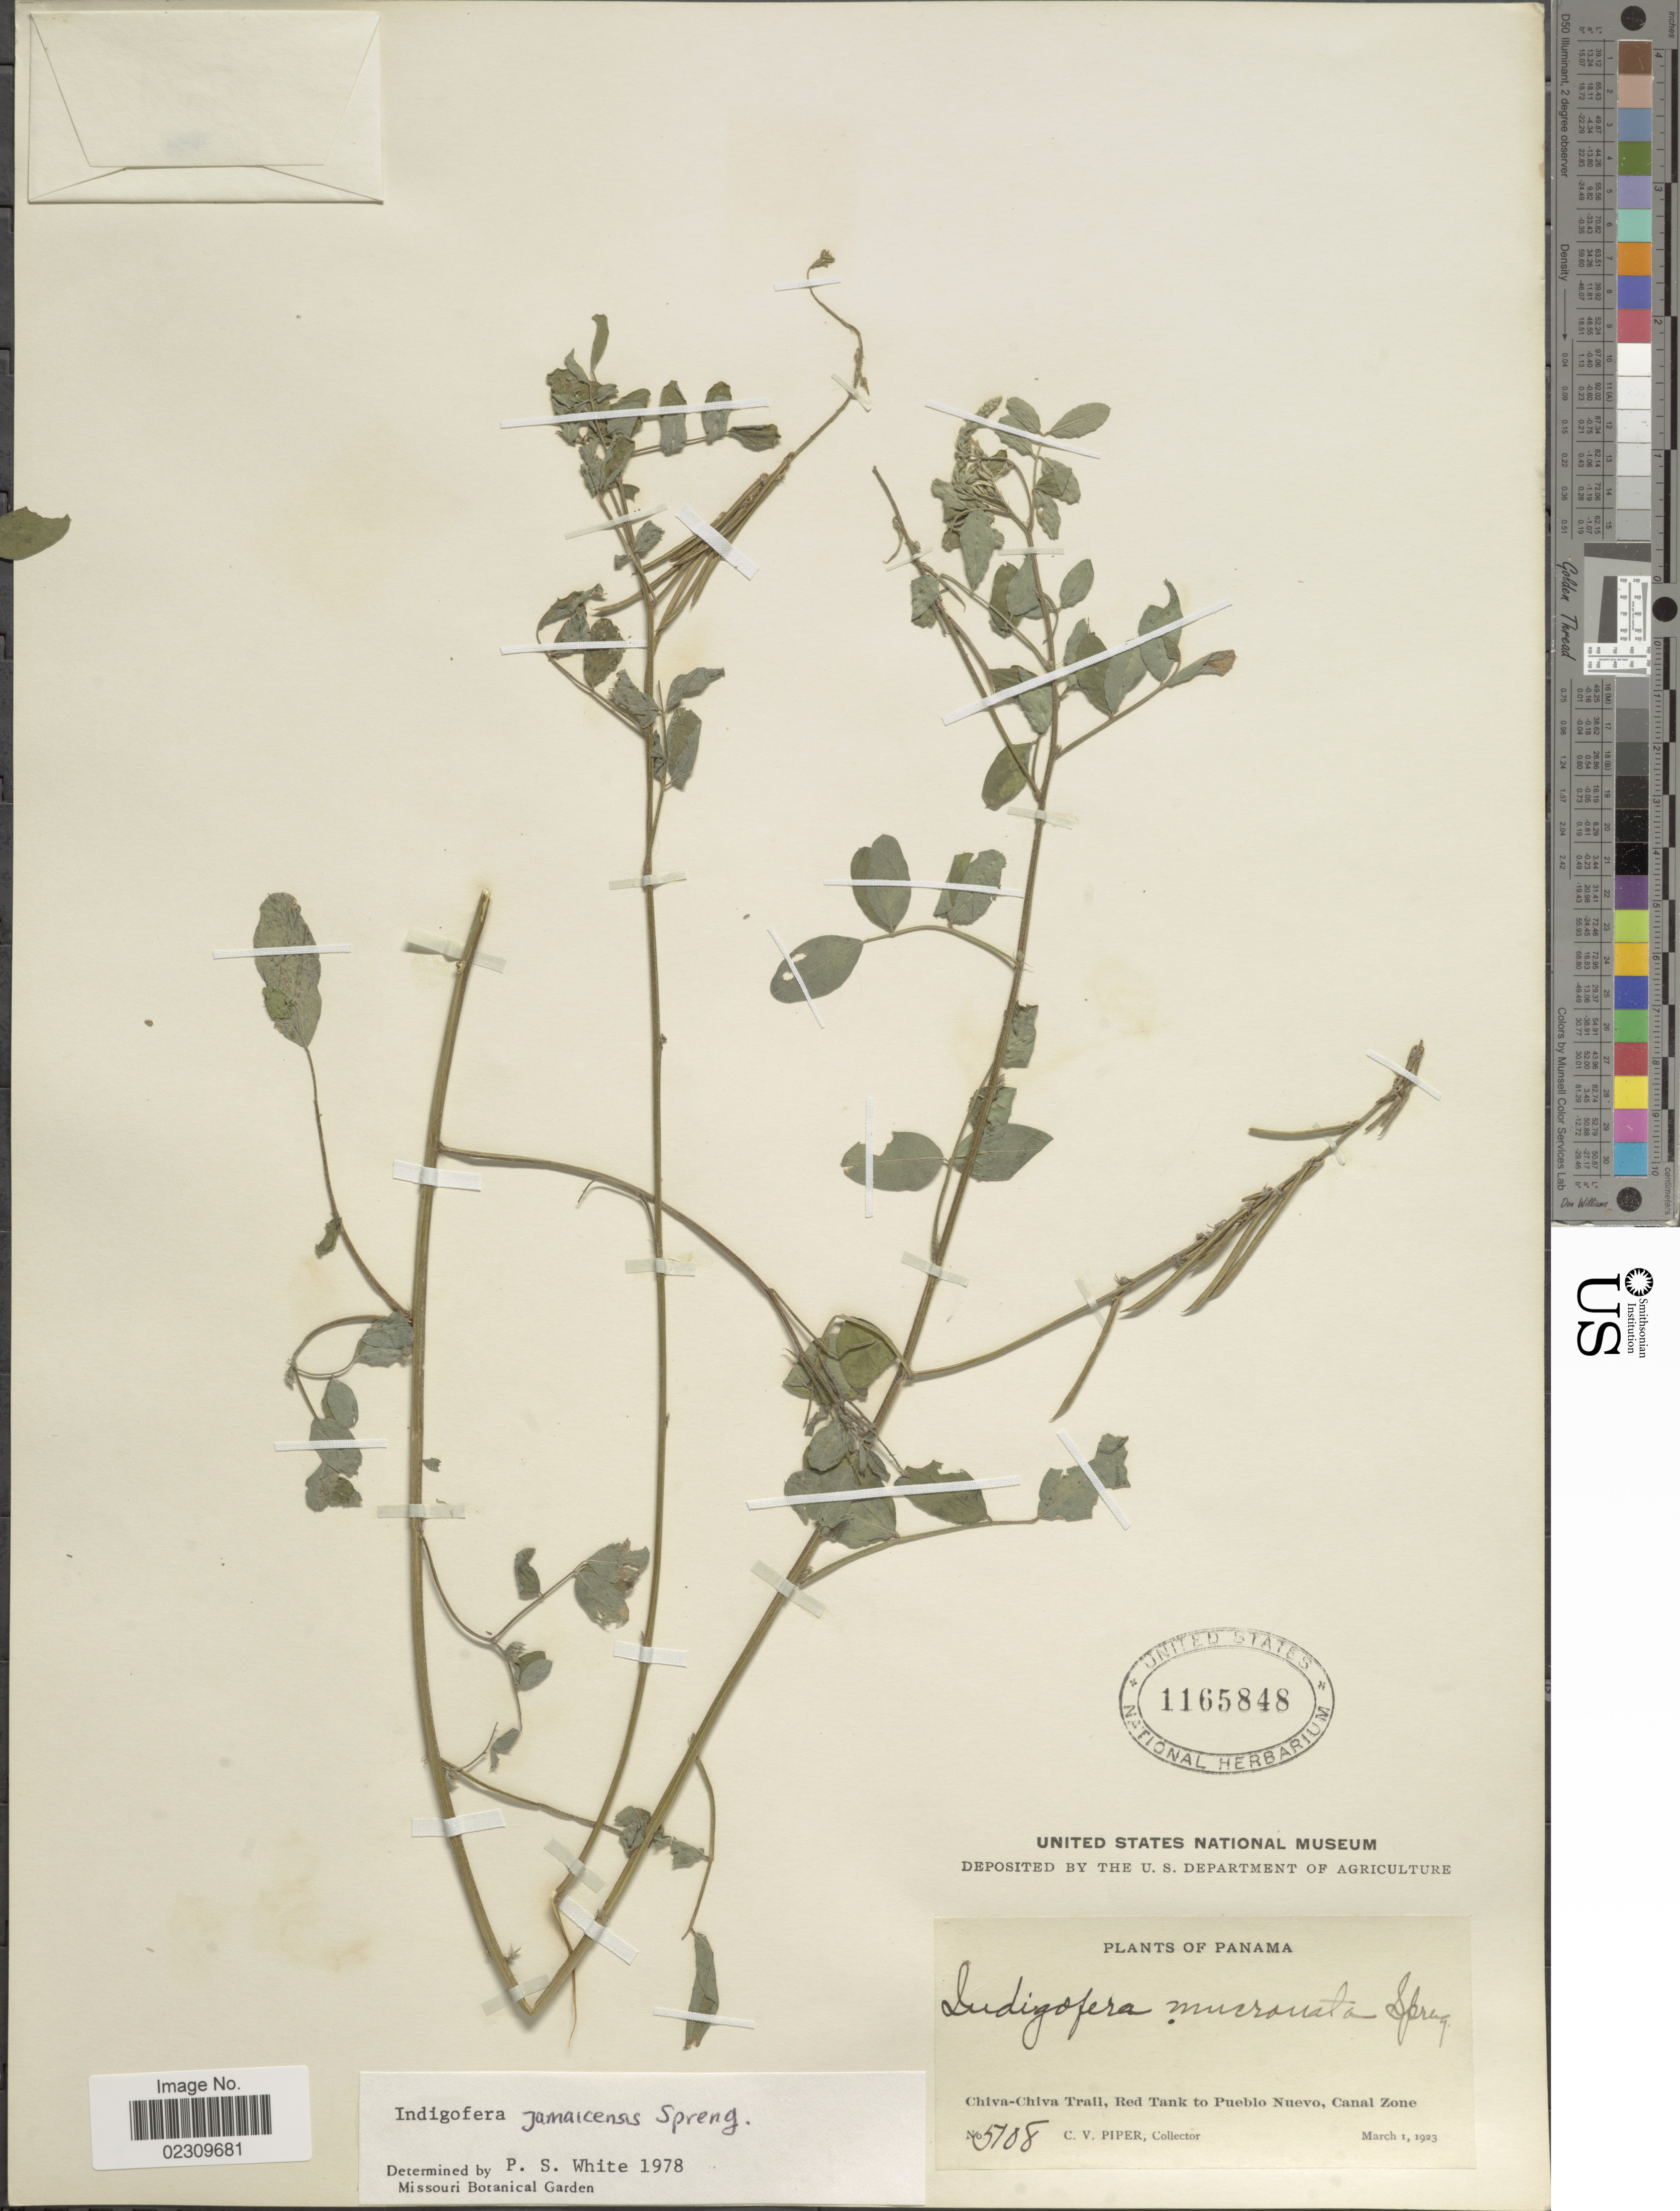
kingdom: Plantae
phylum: Tracheophyta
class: Magnoliopsida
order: Fabales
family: Fabaceae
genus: Indigofera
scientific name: Indigofera jamaicensis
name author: Spreng.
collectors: C. V. Piper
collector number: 5108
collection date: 1923-03-01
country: Panama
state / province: Panamá / Panamá Oeste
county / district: Canal Zone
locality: Chiva-Chiva Trail, Red Tank to Pueblo Nuevo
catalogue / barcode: US 1165848